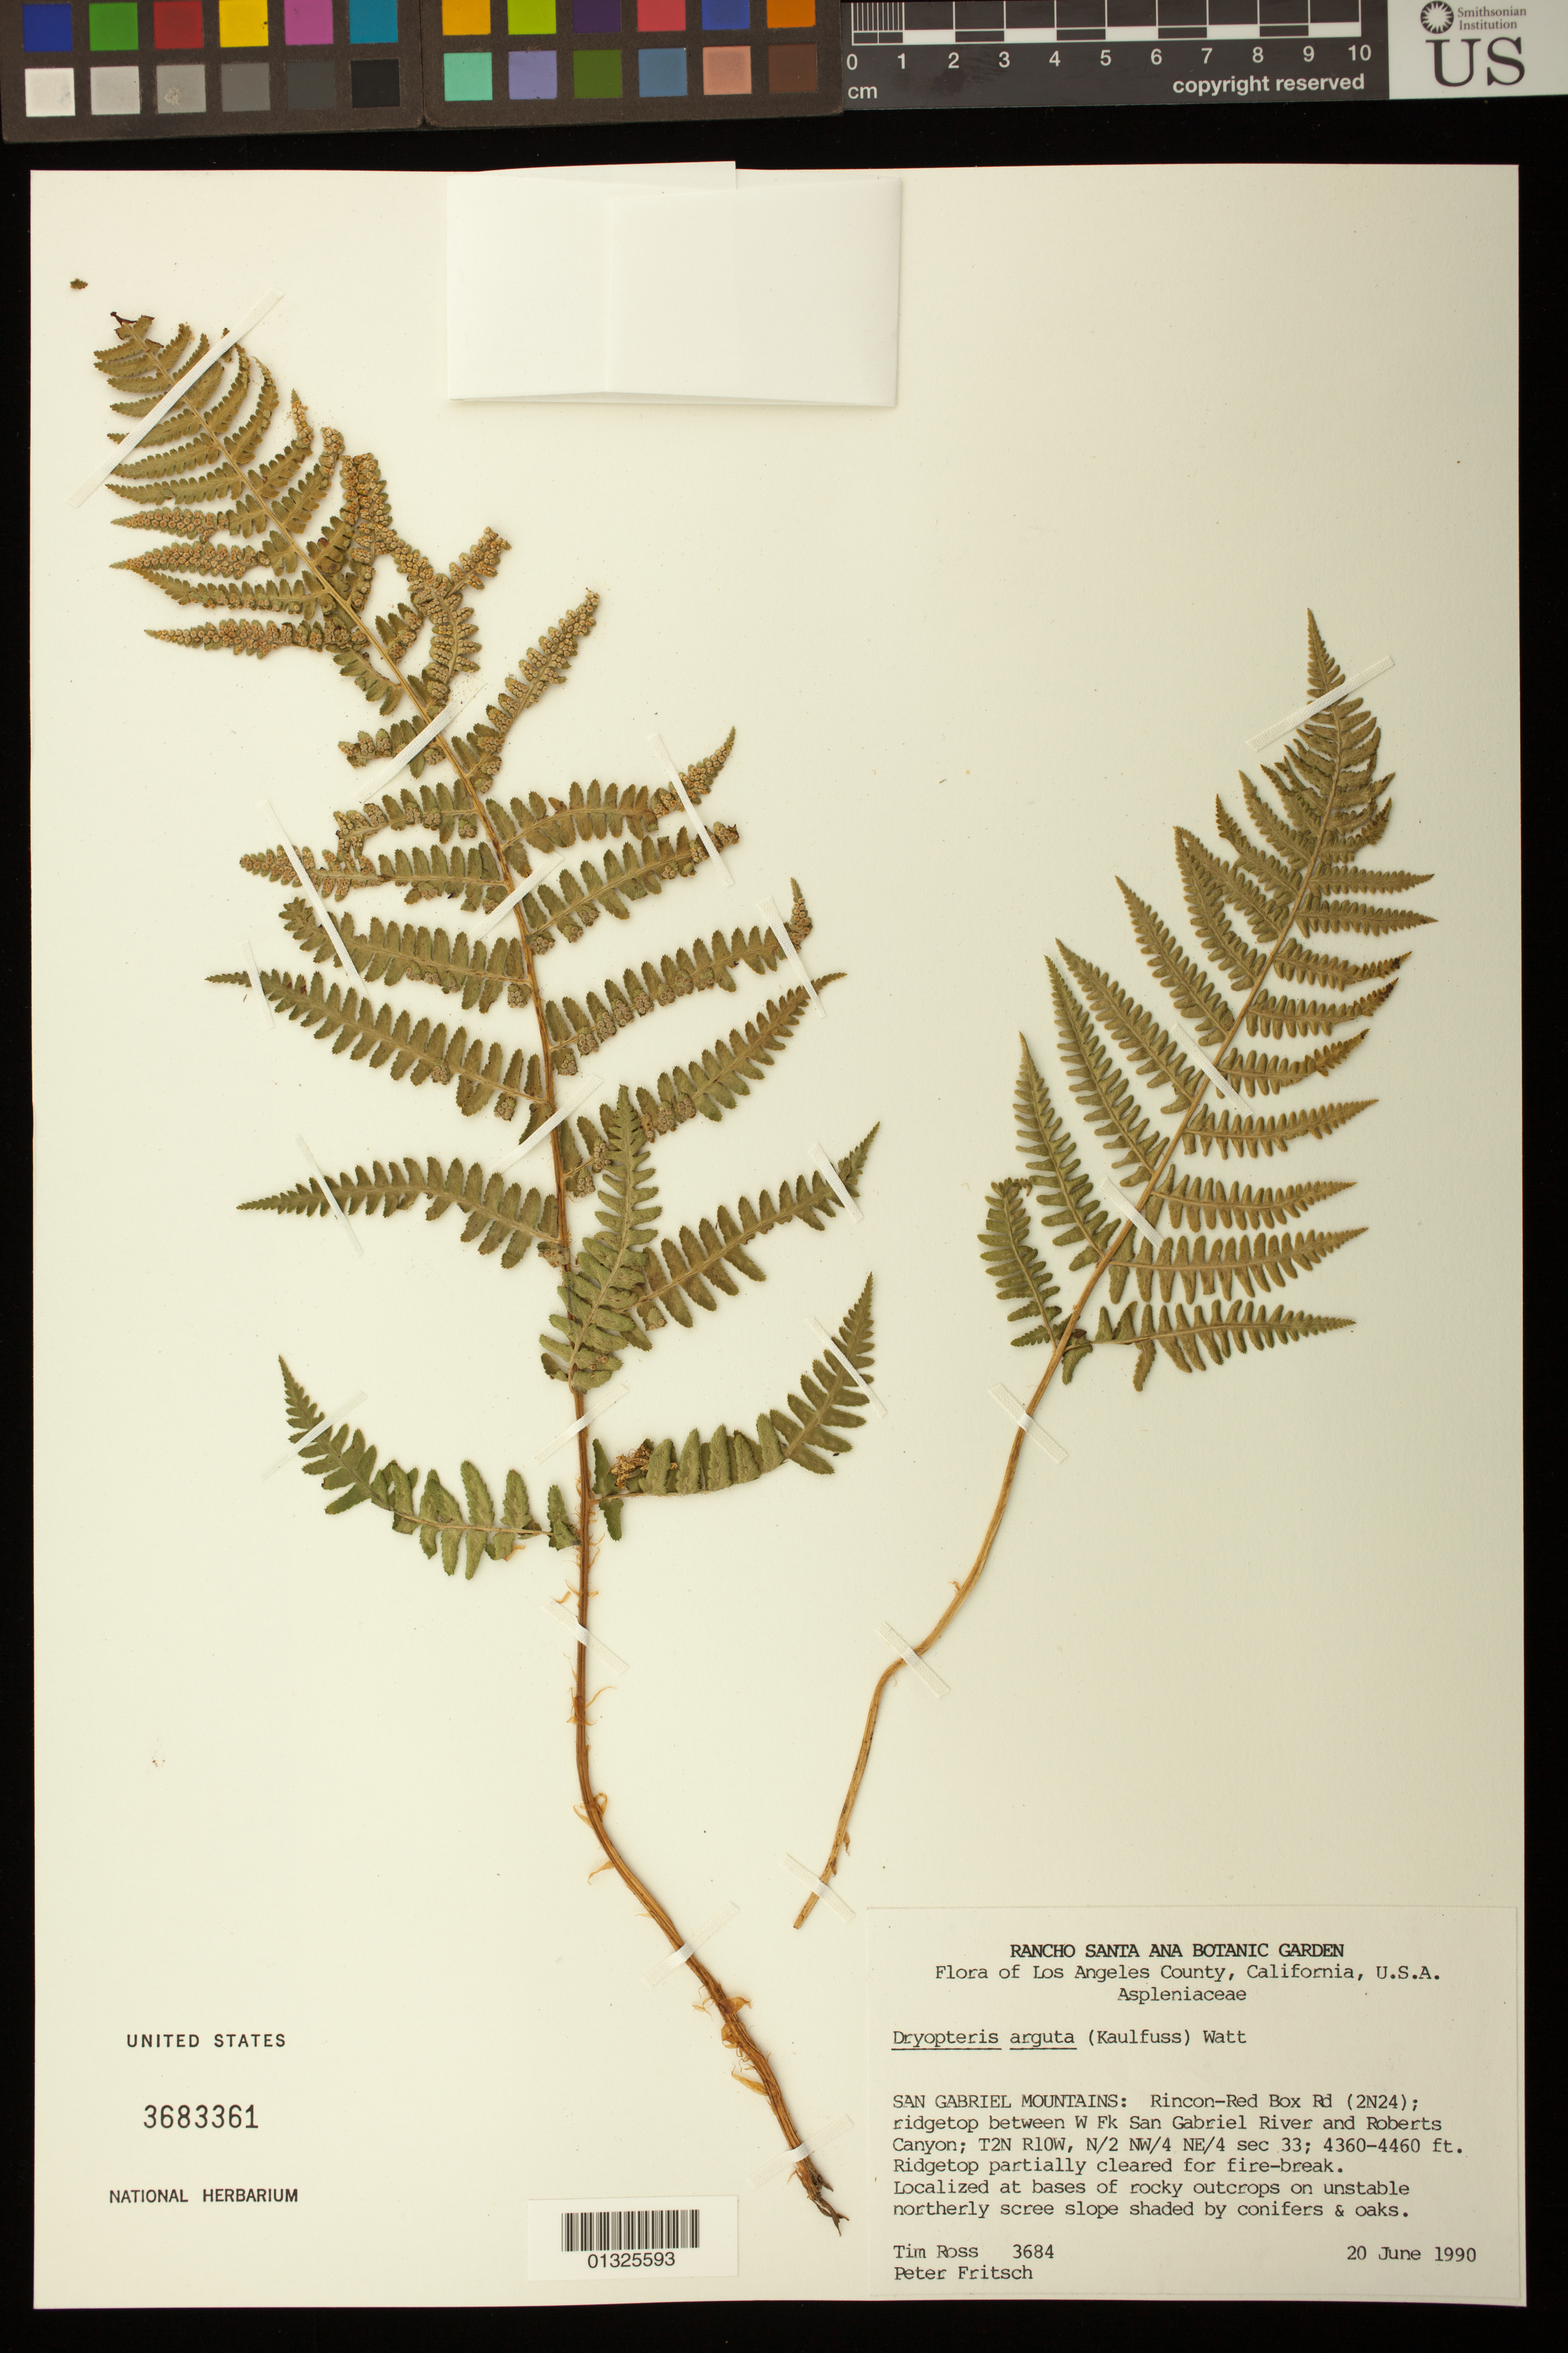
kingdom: Plantae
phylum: Tracheophyta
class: Polypodiopsida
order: Polypodiales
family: Dryopteridaceae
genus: Dryopteris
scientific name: Dryopteris arguta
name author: (Kaulf.) Maxon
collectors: T. Ross & P. W. Fritsch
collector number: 3684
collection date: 1990-06-20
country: United States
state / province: California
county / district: Los Angeles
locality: San Gabriel Mountains: Rincon-Red Box Rd; ridgetop between W Fk Gabriel River and Roberts Canyon;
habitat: Localized at bases of rocky outcrops on unstable northerly scree slope shaded by conifers and oaks.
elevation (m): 1329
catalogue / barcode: US 3683361